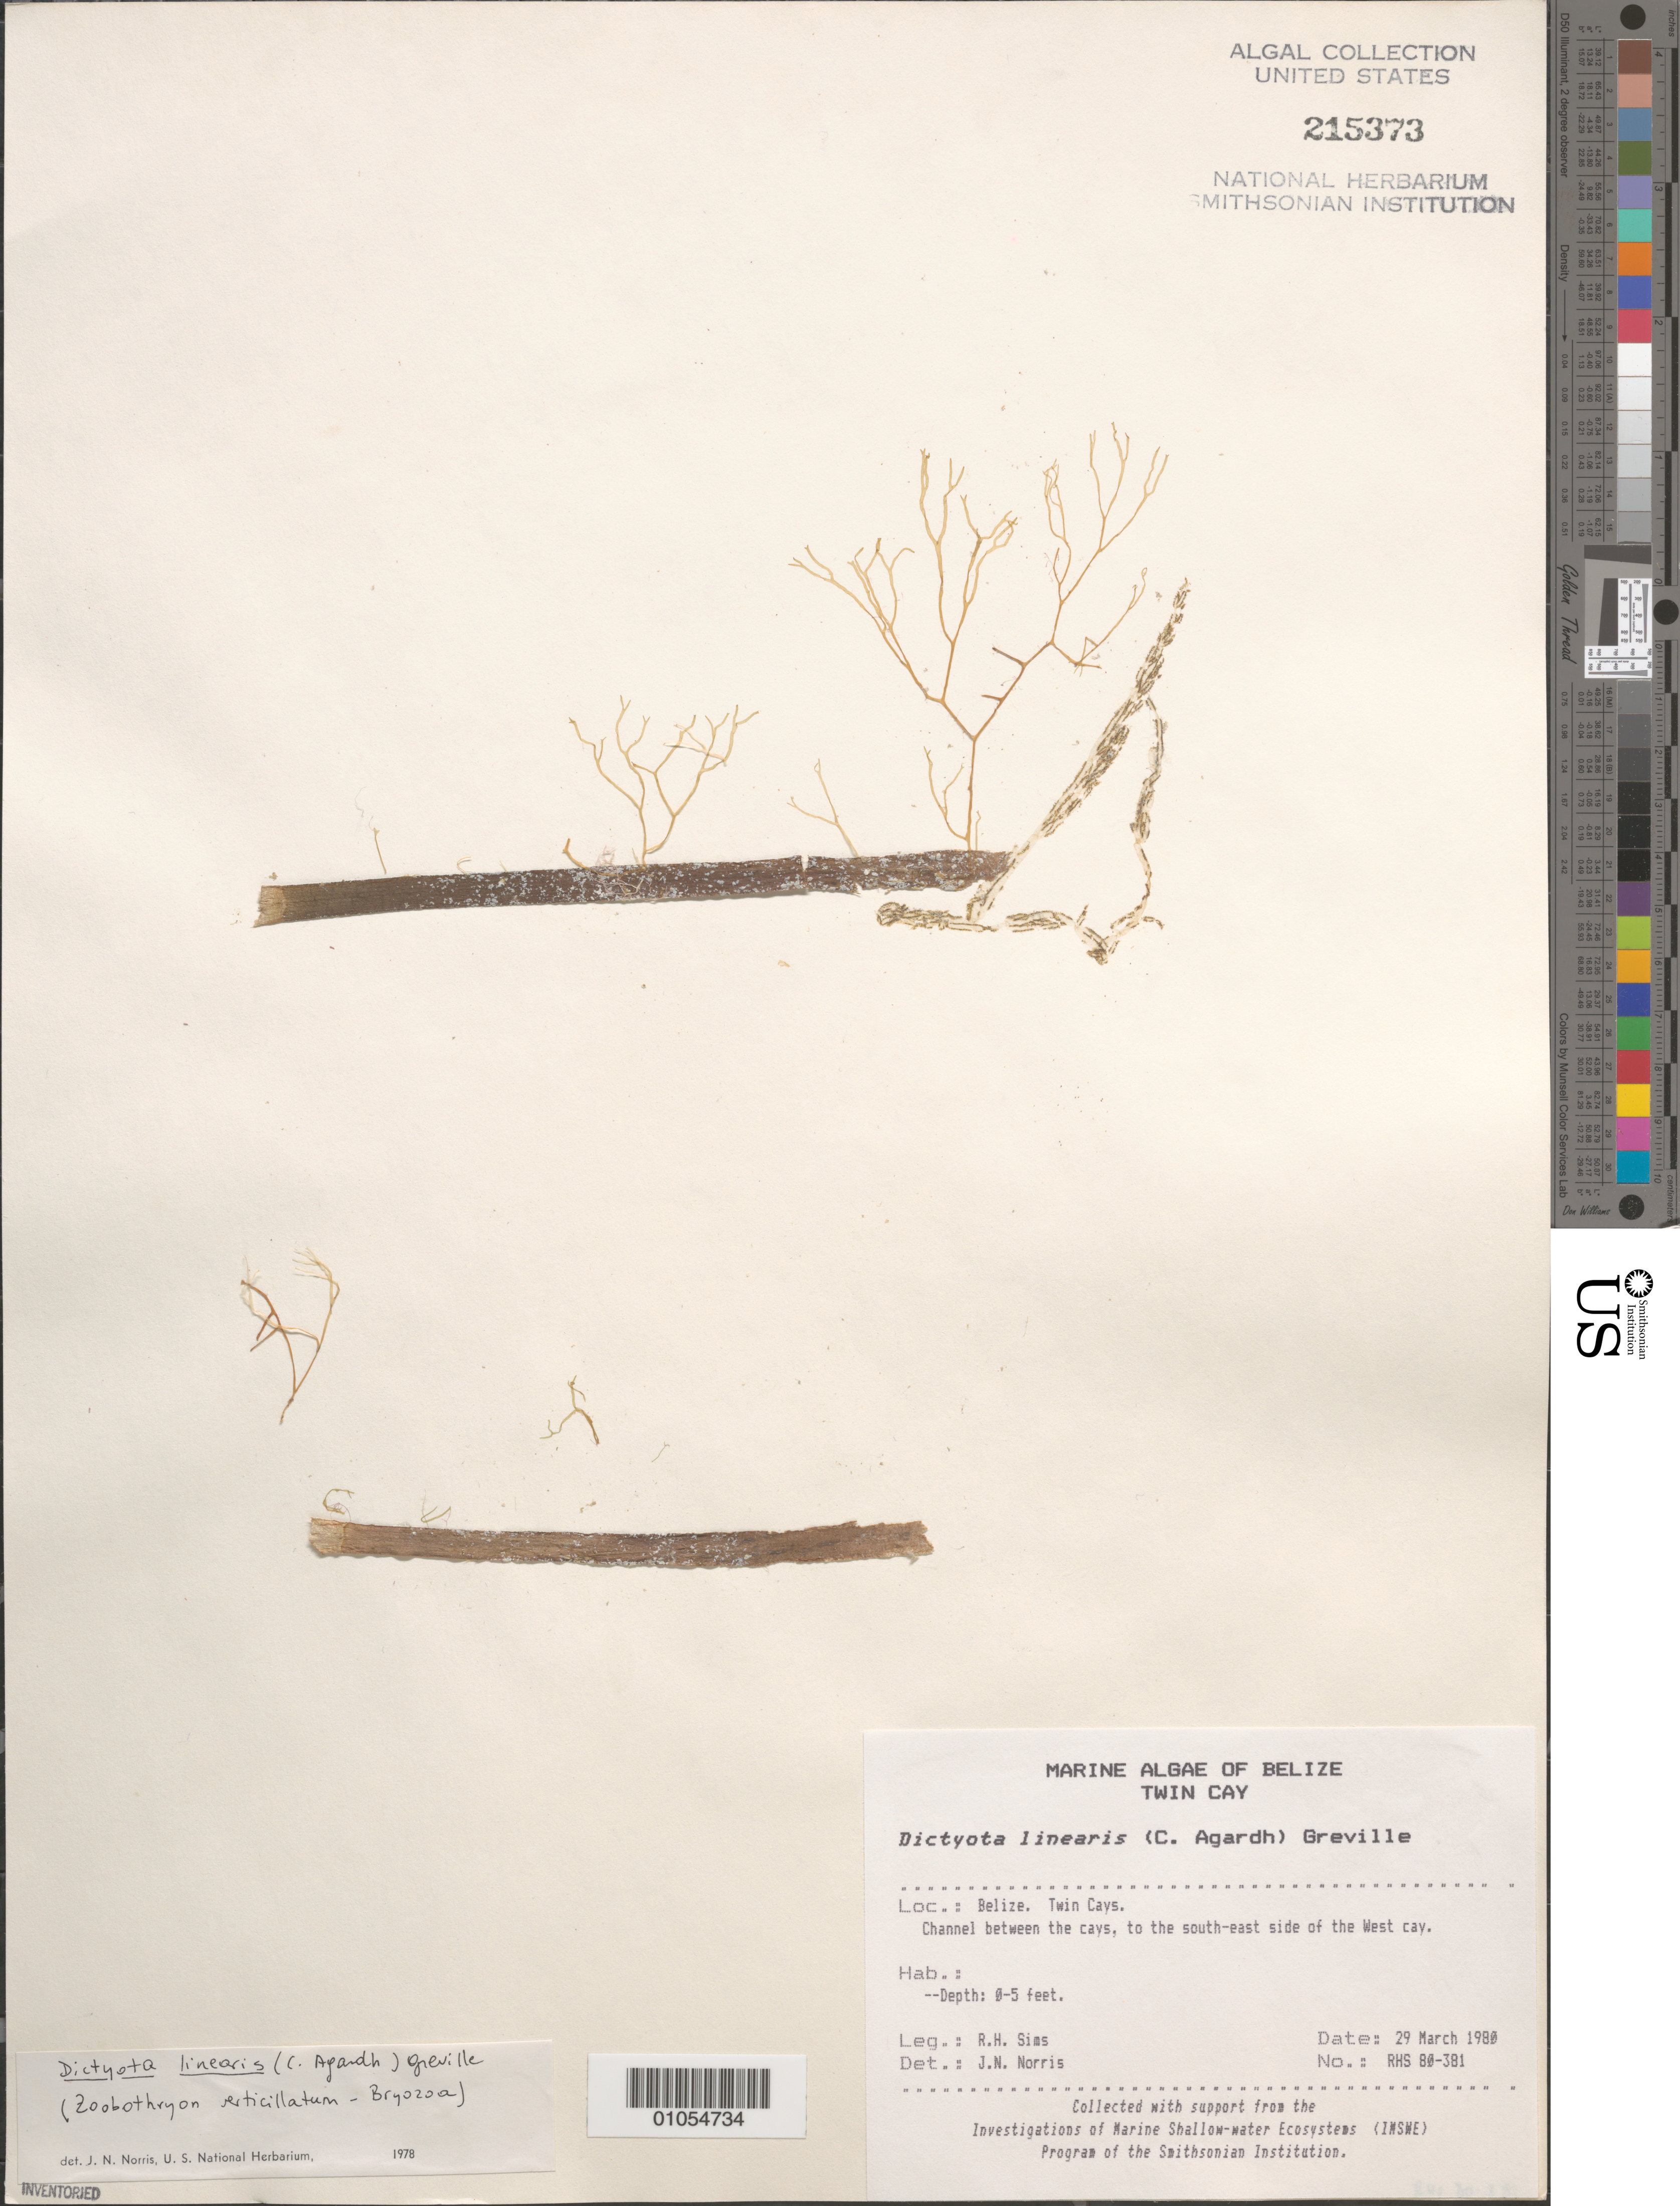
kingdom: Chromista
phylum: Ochrophyta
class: Phaeophyceae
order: Dictyotales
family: Dictyotaceae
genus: Dictyota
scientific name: Dictyota linearis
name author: (C. Agardh) Grev.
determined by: Norris, James N.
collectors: R. H. Sims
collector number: RHS 80-381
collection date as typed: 29 Mar 1980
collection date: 1980-03-29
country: Belize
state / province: Stann Creek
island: West Cay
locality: Channel between the Twin Cays, to the southeast side of the West Cay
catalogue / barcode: US 215373